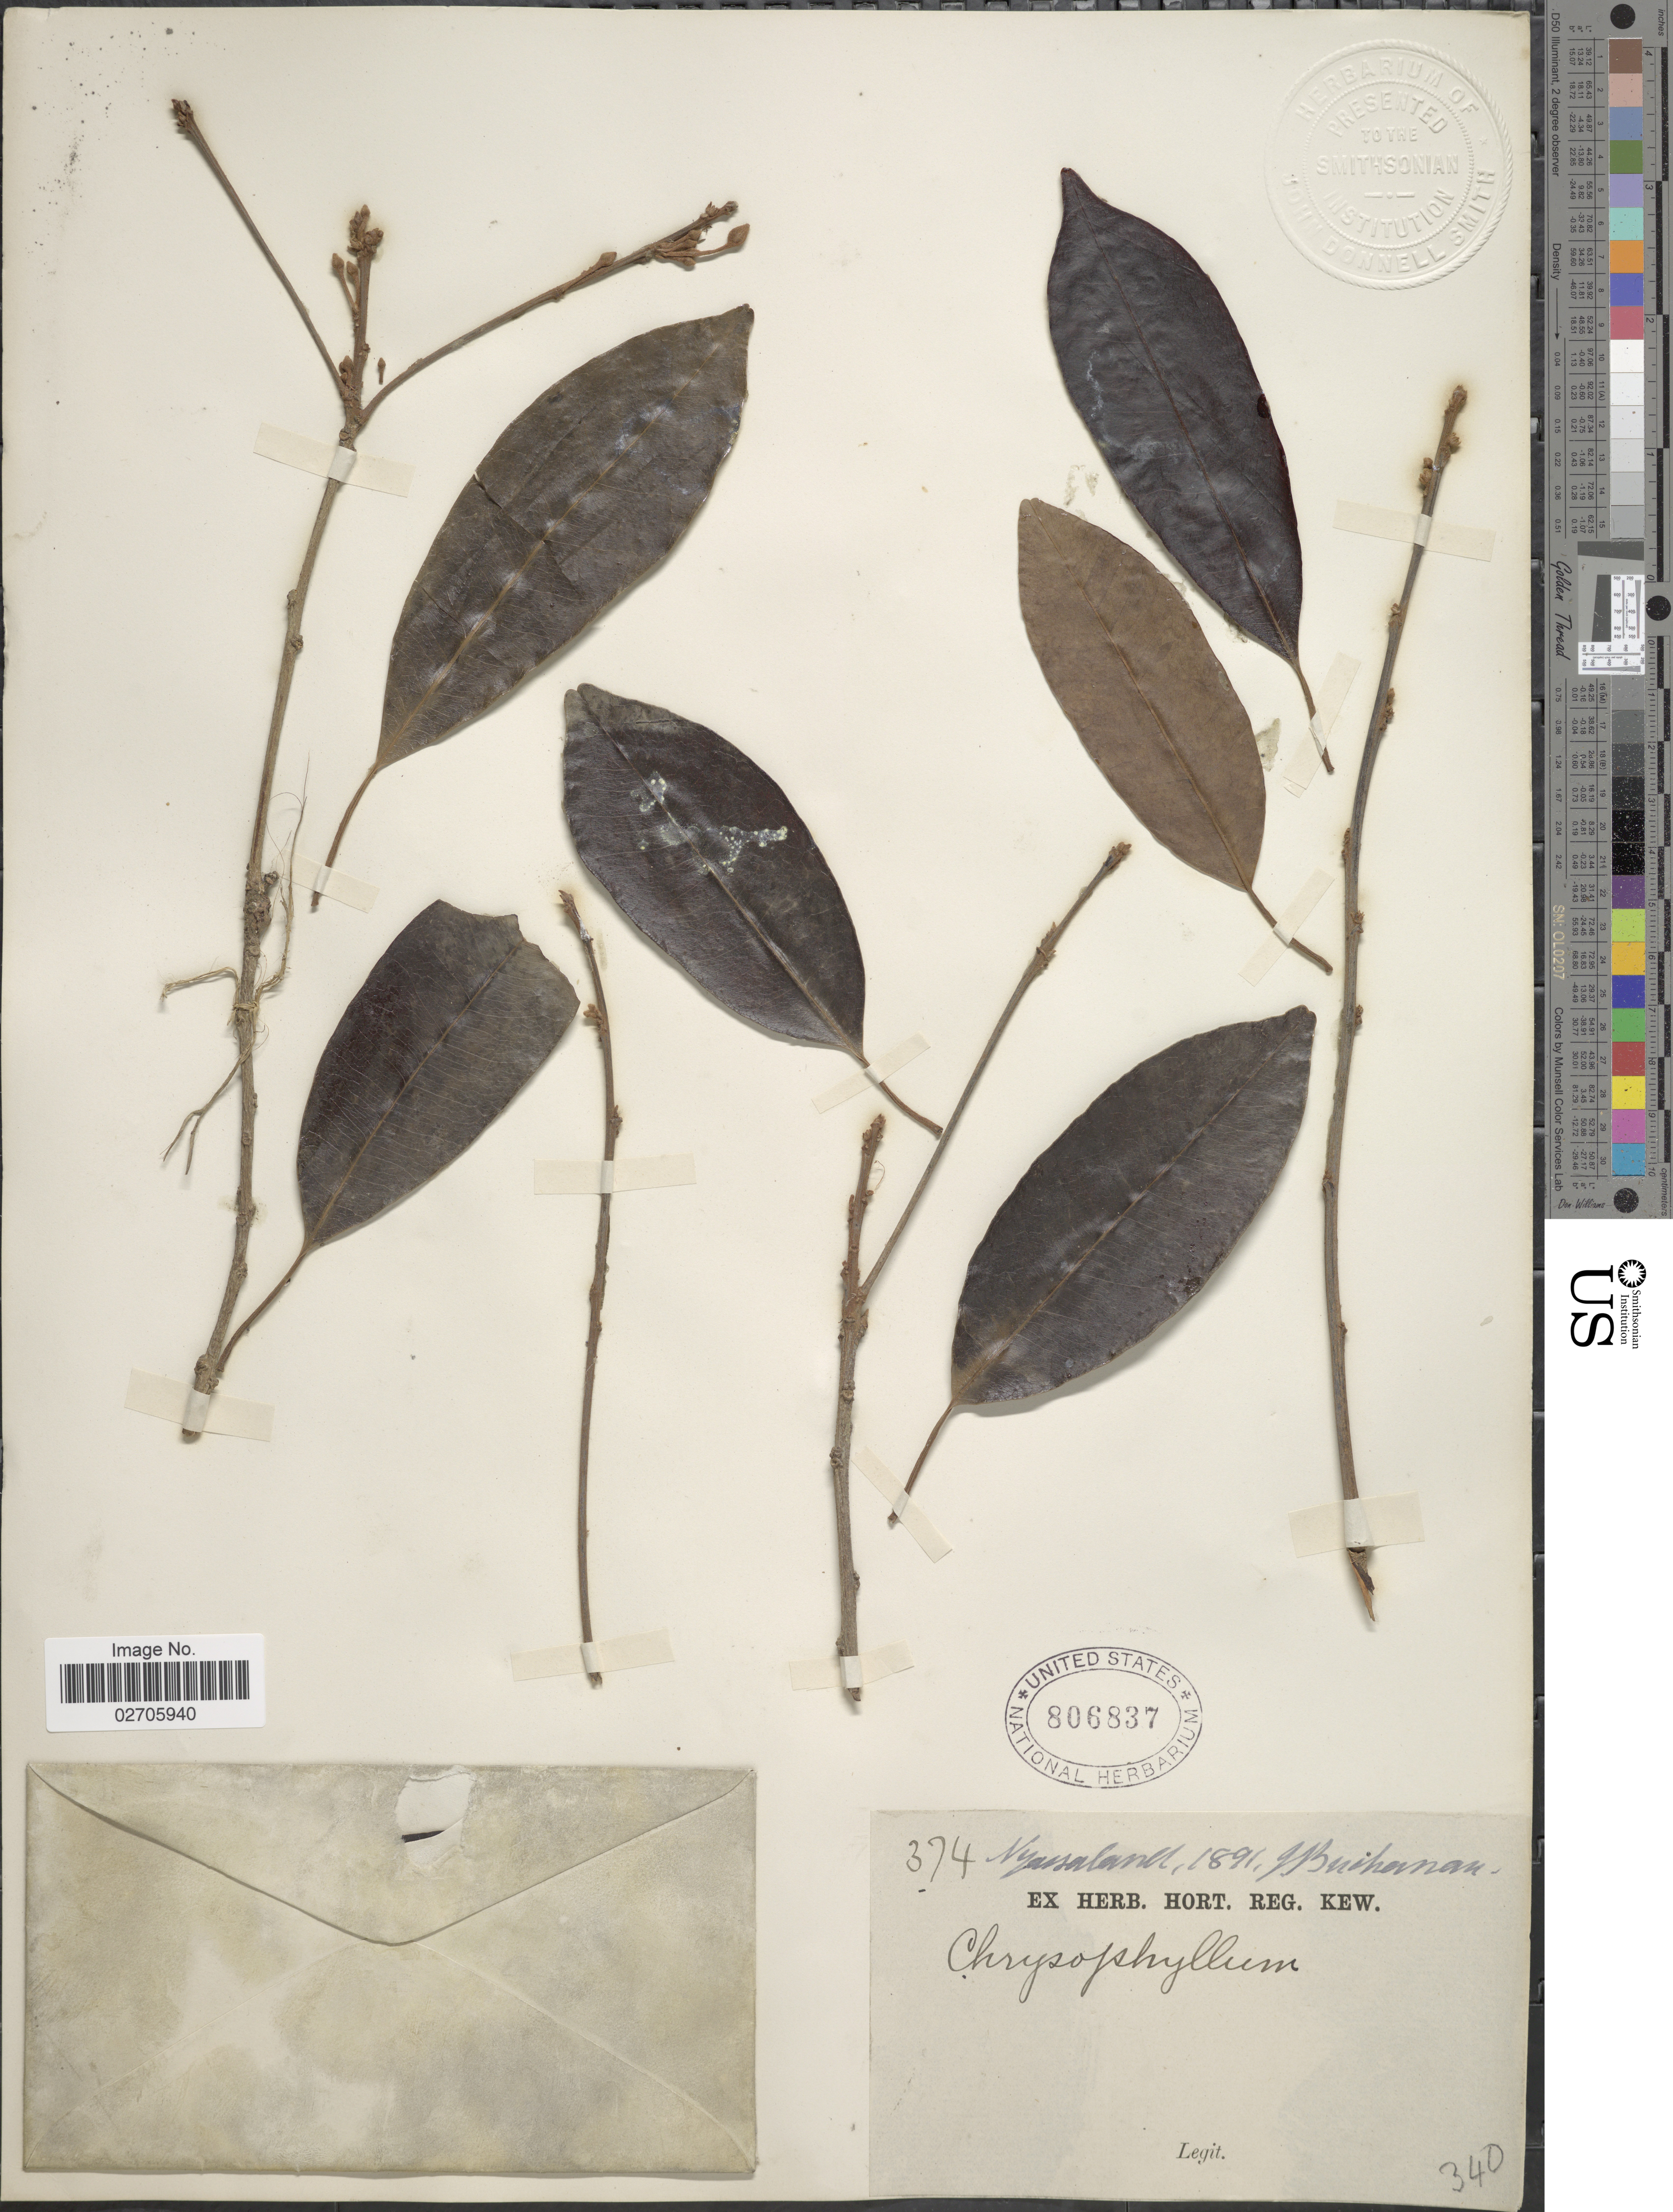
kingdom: Plantae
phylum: Tracheophyta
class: Magnoliopsida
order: Ericales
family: Sapotaceae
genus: Chrysophyllum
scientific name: Chrysophyllum sp.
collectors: J. Buchanan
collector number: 374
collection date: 1891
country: Malawi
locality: Nyassaland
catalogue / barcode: US 806837